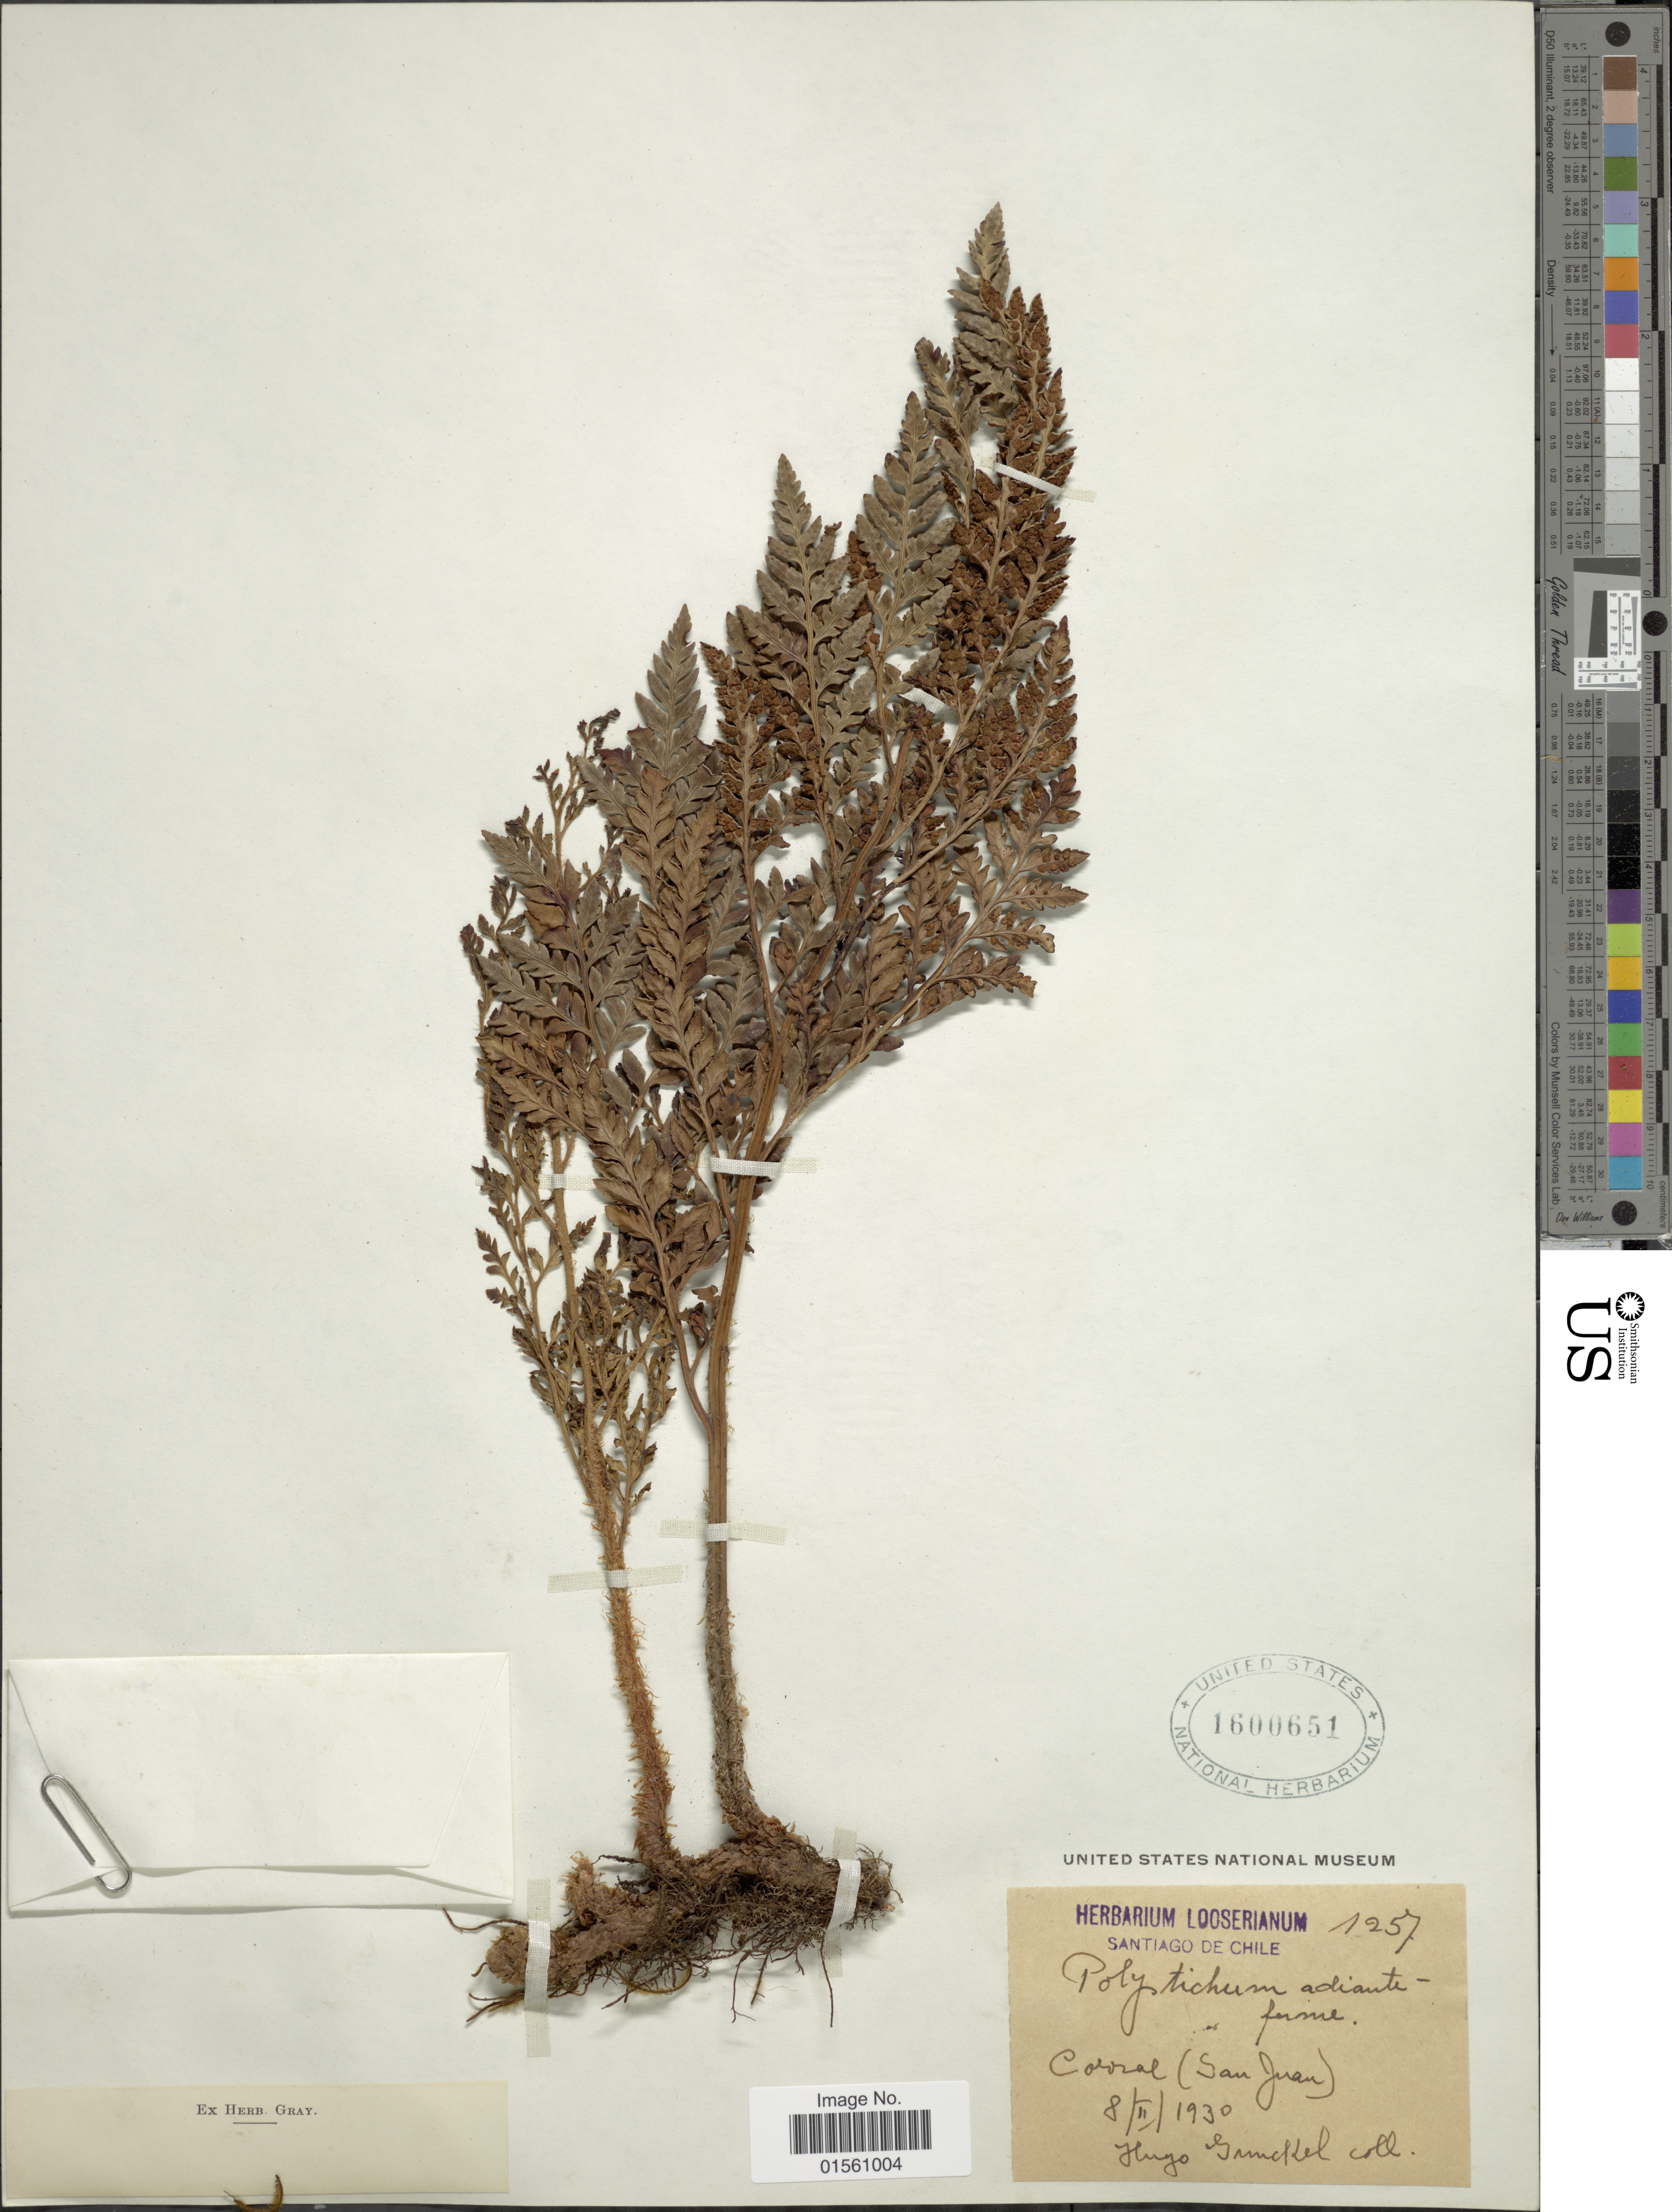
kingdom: Plantae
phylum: Tracheophyta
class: Polypodiopsida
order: Polypodiales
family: Dryopteridaceae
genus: Rumohra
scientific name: Rumohra adiantiformis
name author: (G. Forst.) Ching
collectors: H. Gunckel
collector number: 1275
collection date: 1930-02-08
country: Chile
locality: Corral (San Juan)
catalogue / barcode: US 1600651